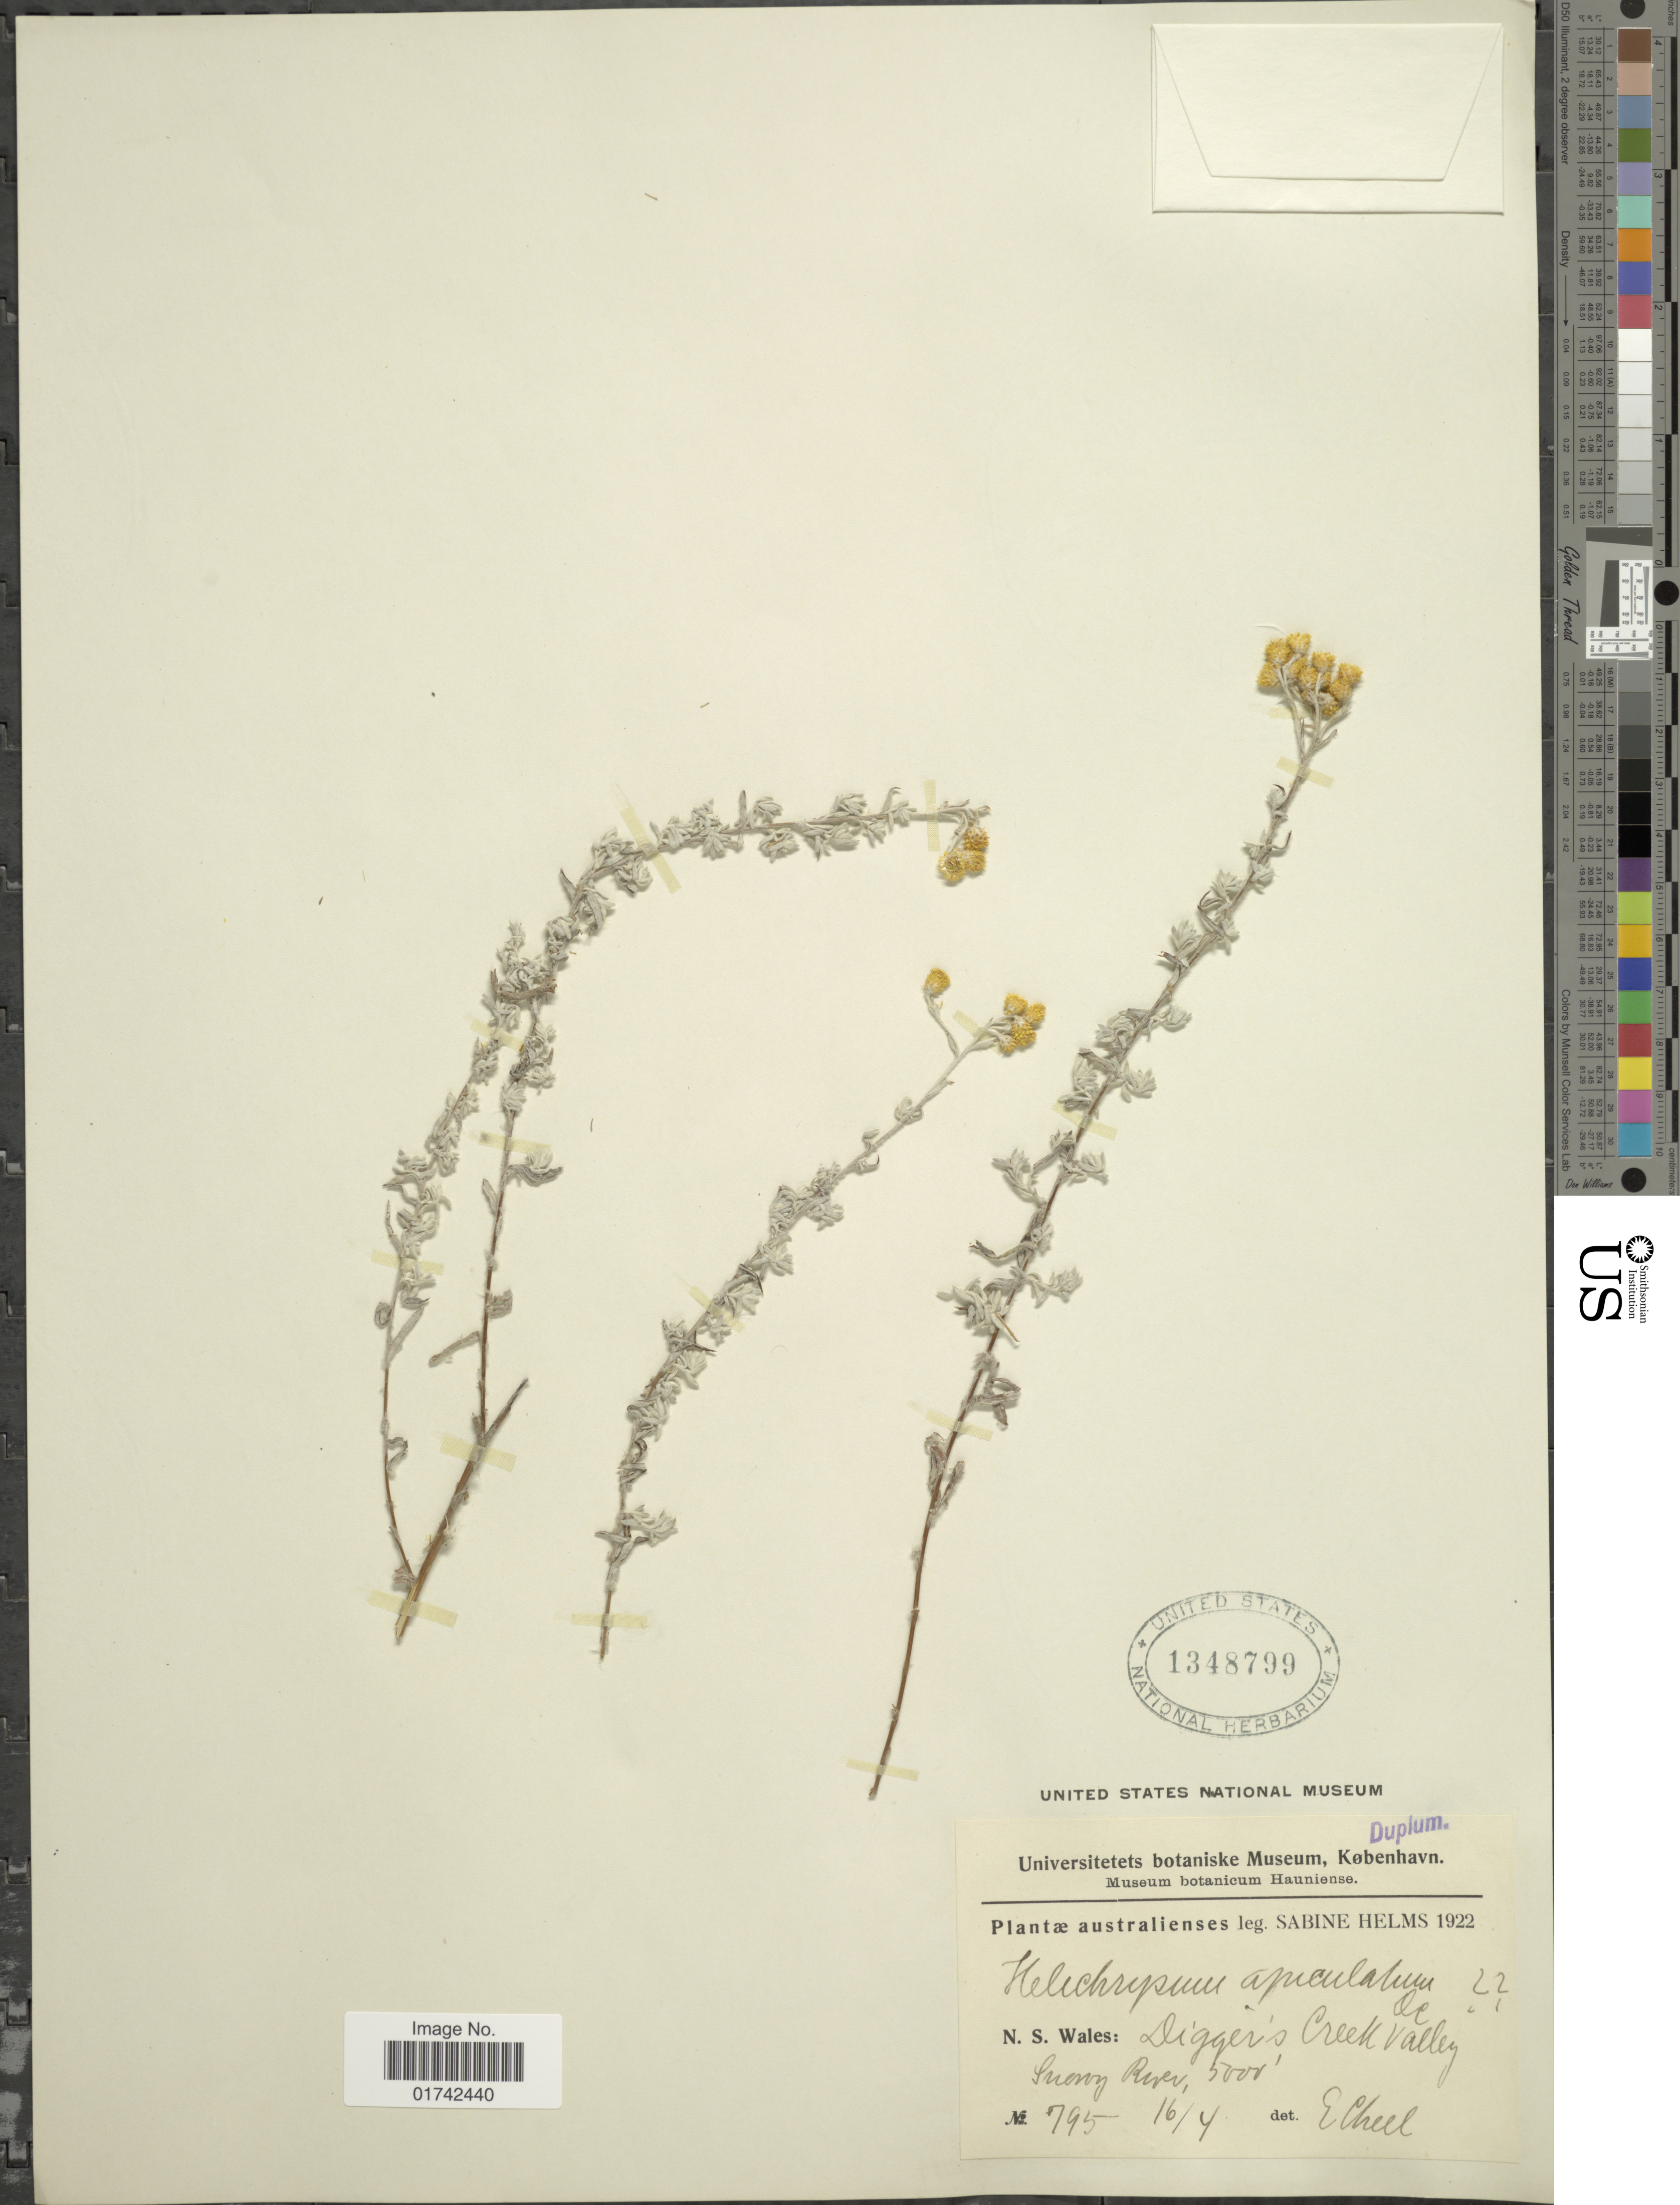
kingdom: Plantae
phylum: Tracheophyta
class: Magnoliopsida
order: Asterales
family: Asteraceae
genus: Helichrysum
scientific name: Helichrysum apiculatum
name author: (Labill.) D. Don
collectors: S. Helms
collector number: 795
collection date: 1922-04-16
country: Australia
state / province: New South Wales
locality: Digger's Creek Valley, Surrey River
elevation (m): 1524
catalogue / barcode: US 1348799